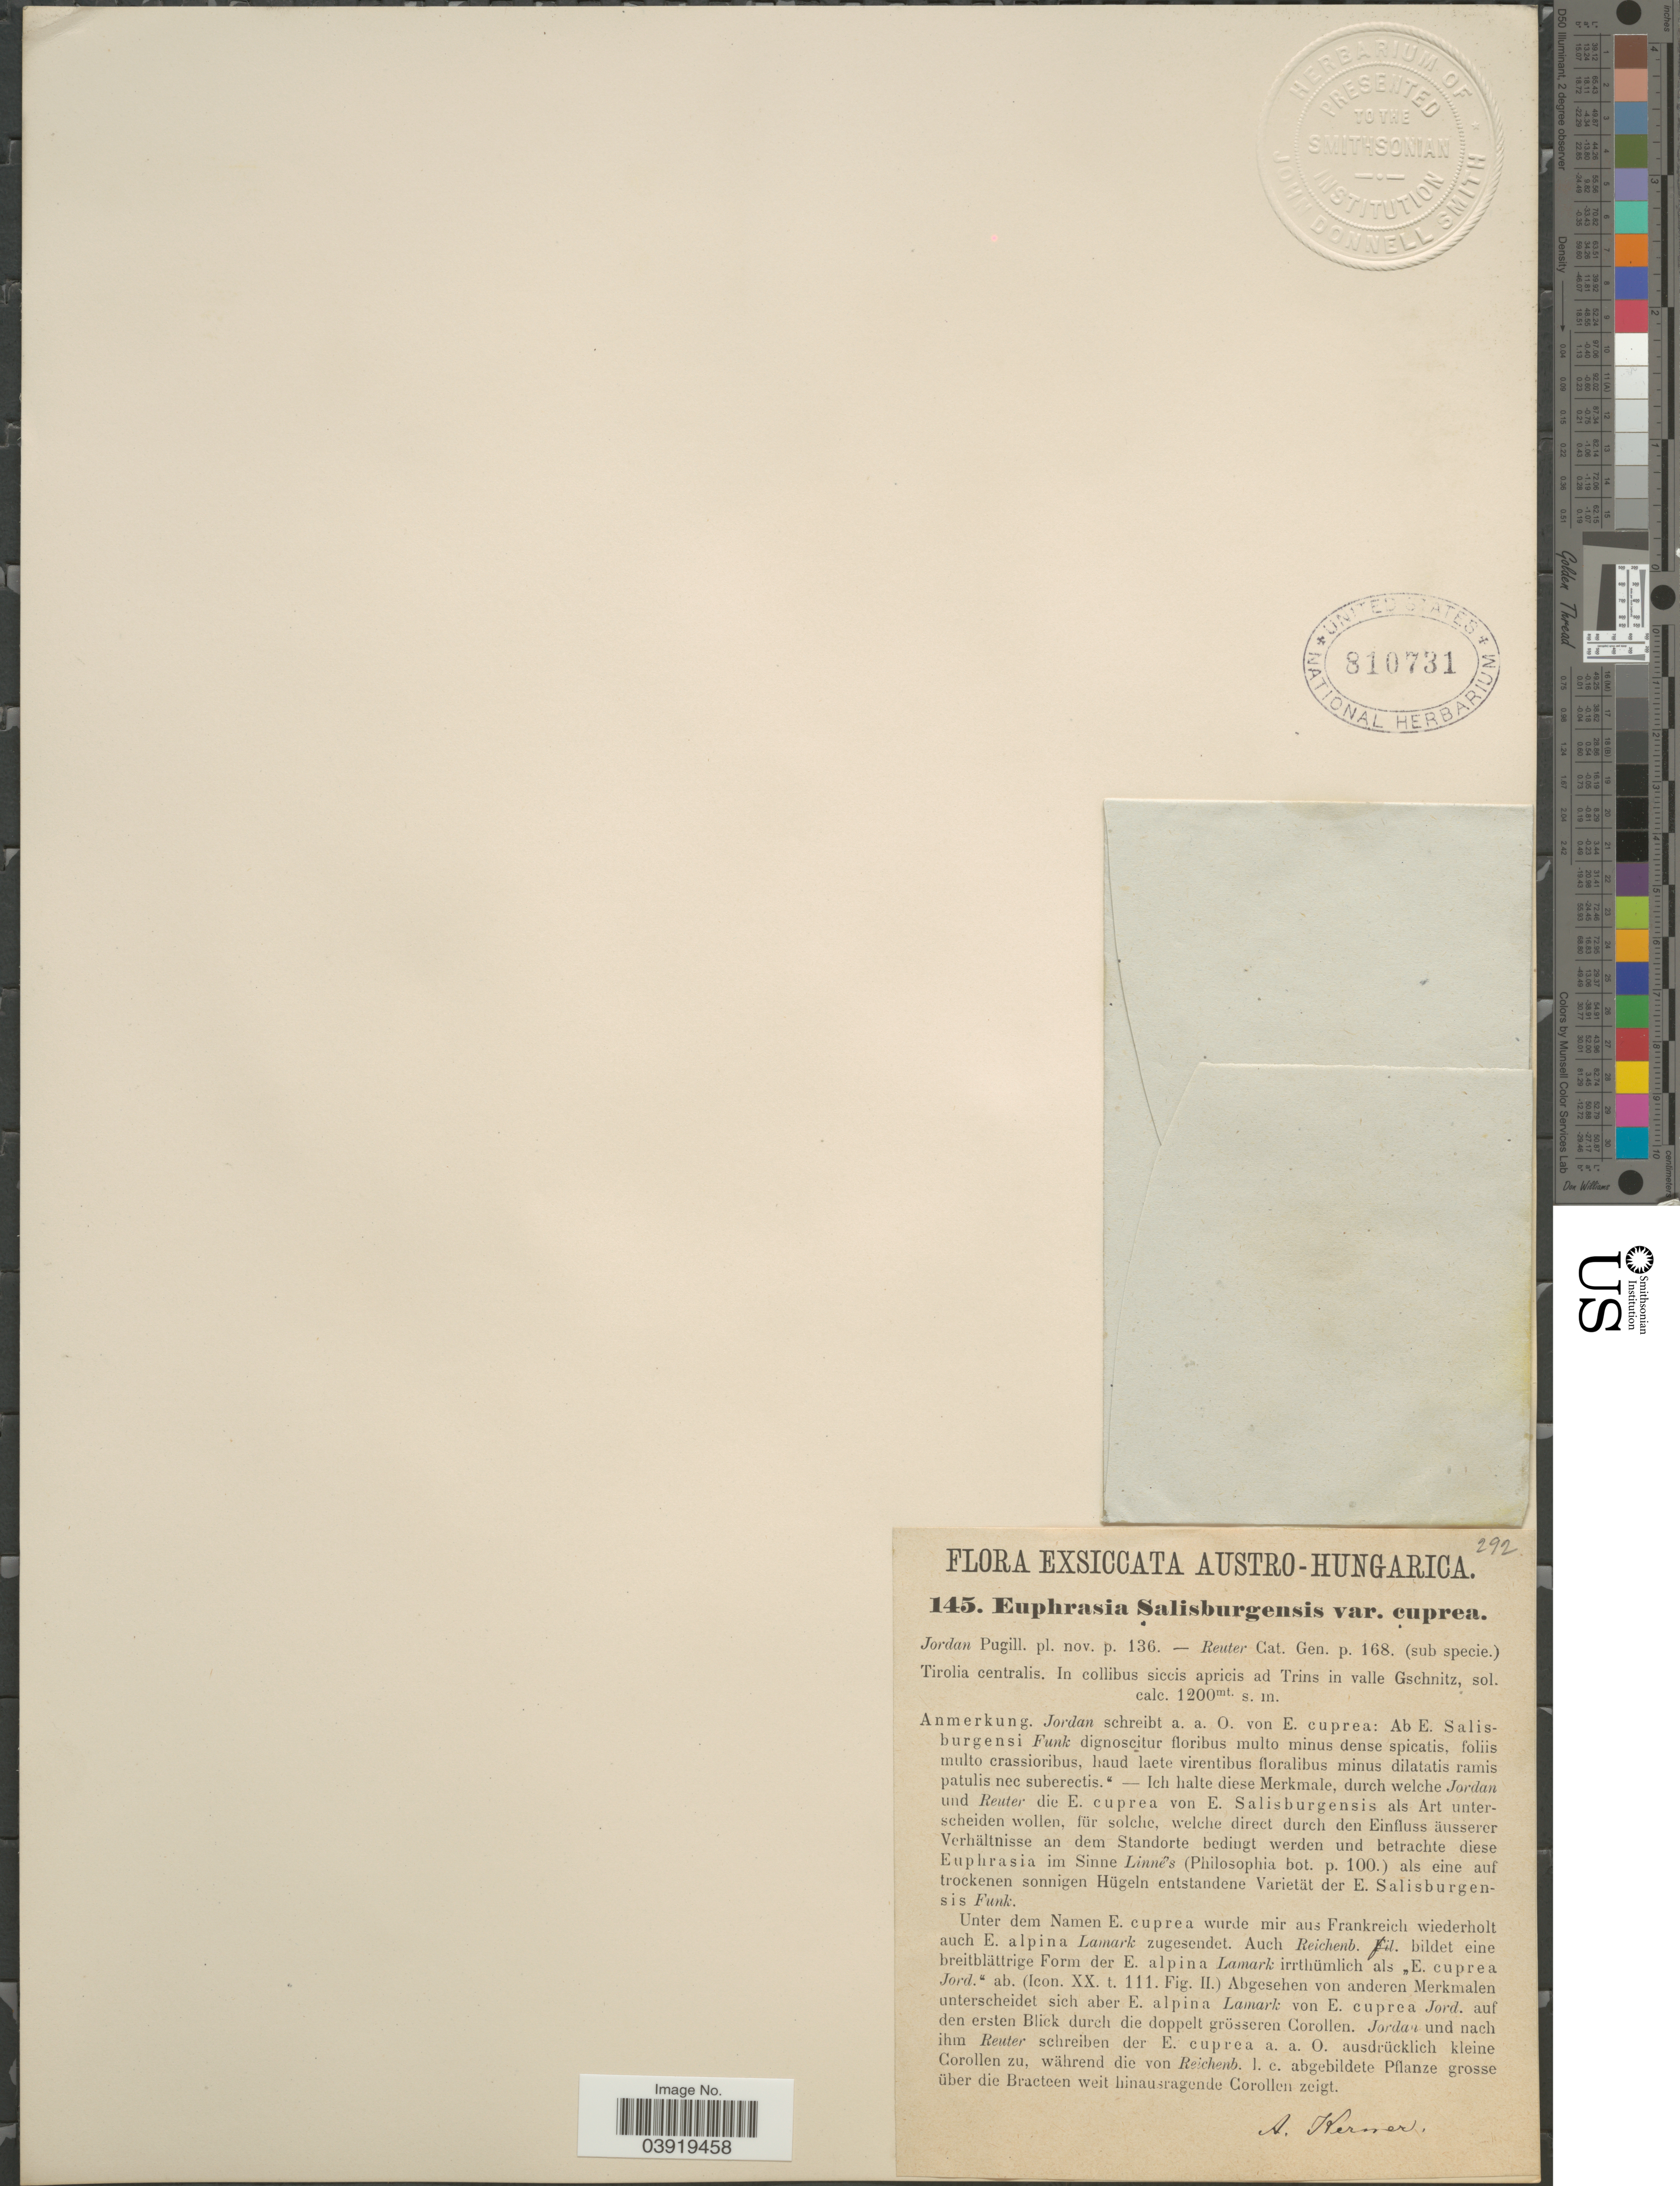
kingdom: Plantae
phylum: Tracheophyta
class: Magnoliopsida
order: Lamiales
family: Orobanchaceae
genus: Euphrasia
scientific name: Euphrasia salisburgensis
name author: Funck ex Hoppe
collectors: A. Kerner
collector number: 145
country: Austria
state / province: Tirol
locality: Austro-Hungarica. Tirolia centralis. In collibus siccis apricis ad Trins in valle Gschnitz.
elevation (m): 1200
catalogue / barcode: US 810731